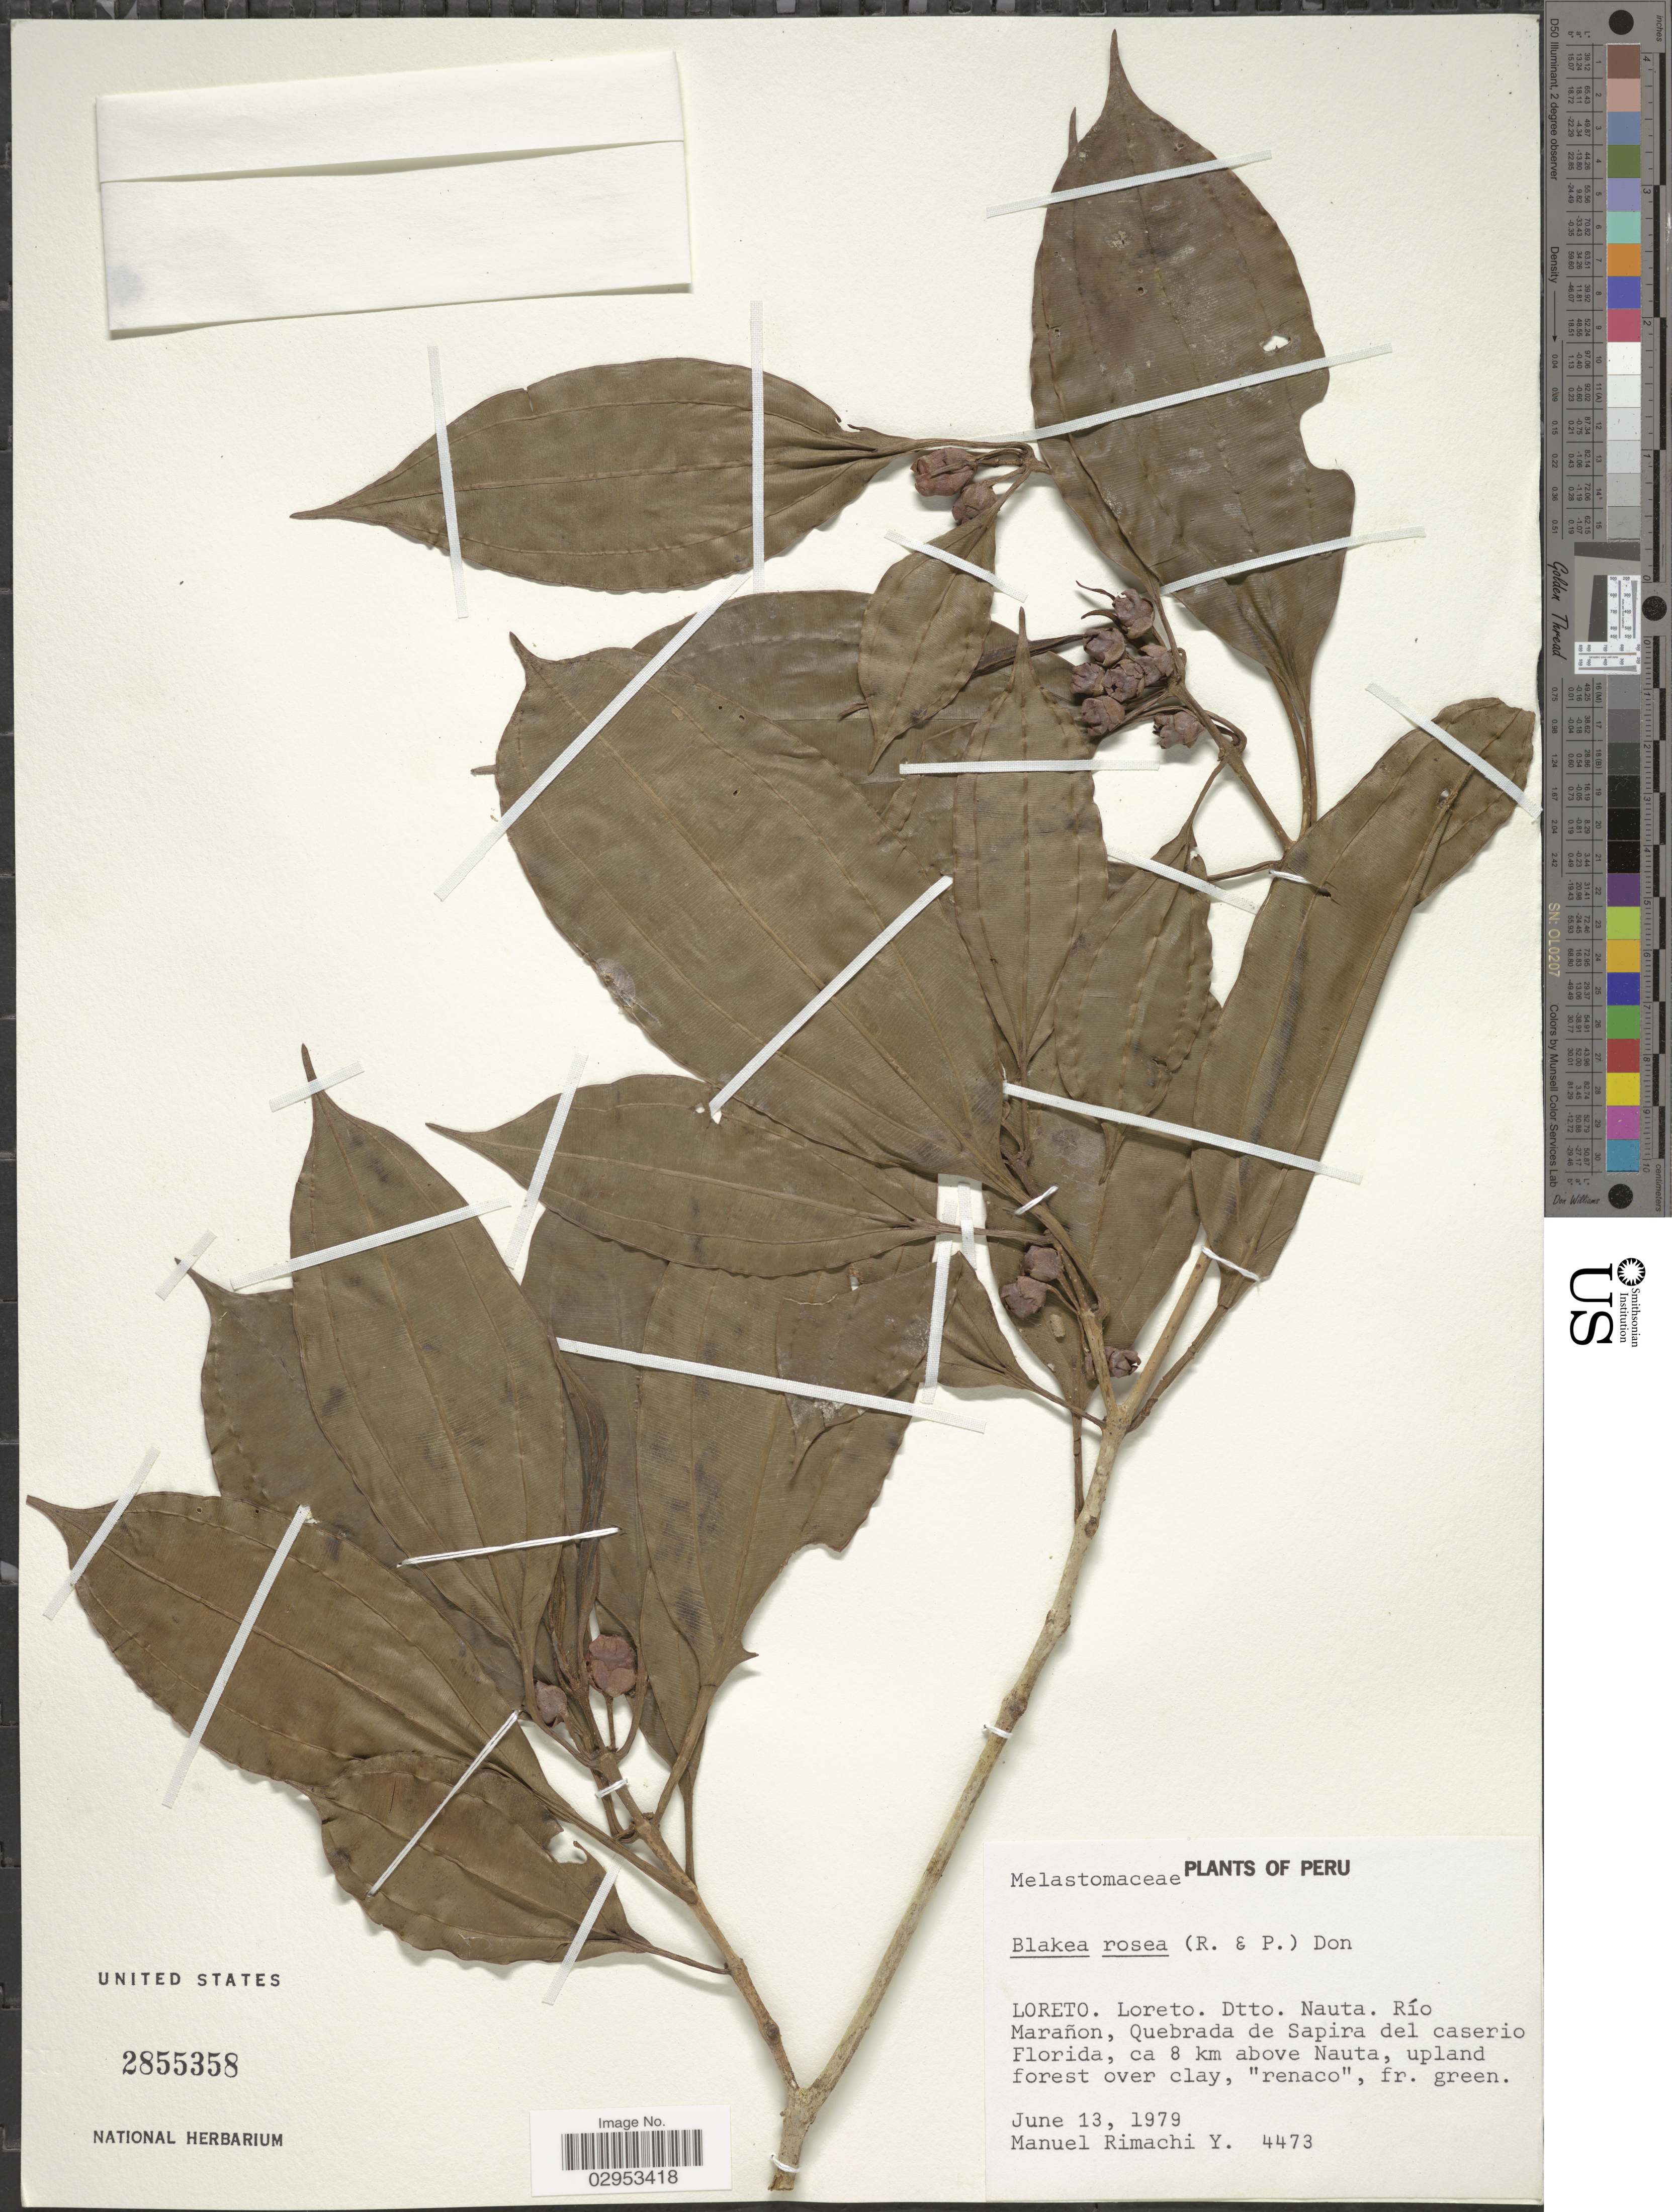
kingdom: Plantae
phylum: Tracheophyta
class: Magnoliopsida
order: Myrtales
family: Melastomataceae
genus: Blakea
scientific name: Blakea rosea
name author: D. Don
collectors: M. Rimachi Y.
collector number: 4473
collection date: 1979-06-13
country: Peru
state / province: Loreto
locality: Dtto. Nauta. Río Marañon, Quebrada de Sapira del caserio Florida, ca 8 km above Nauta.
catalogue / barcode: US 2855358